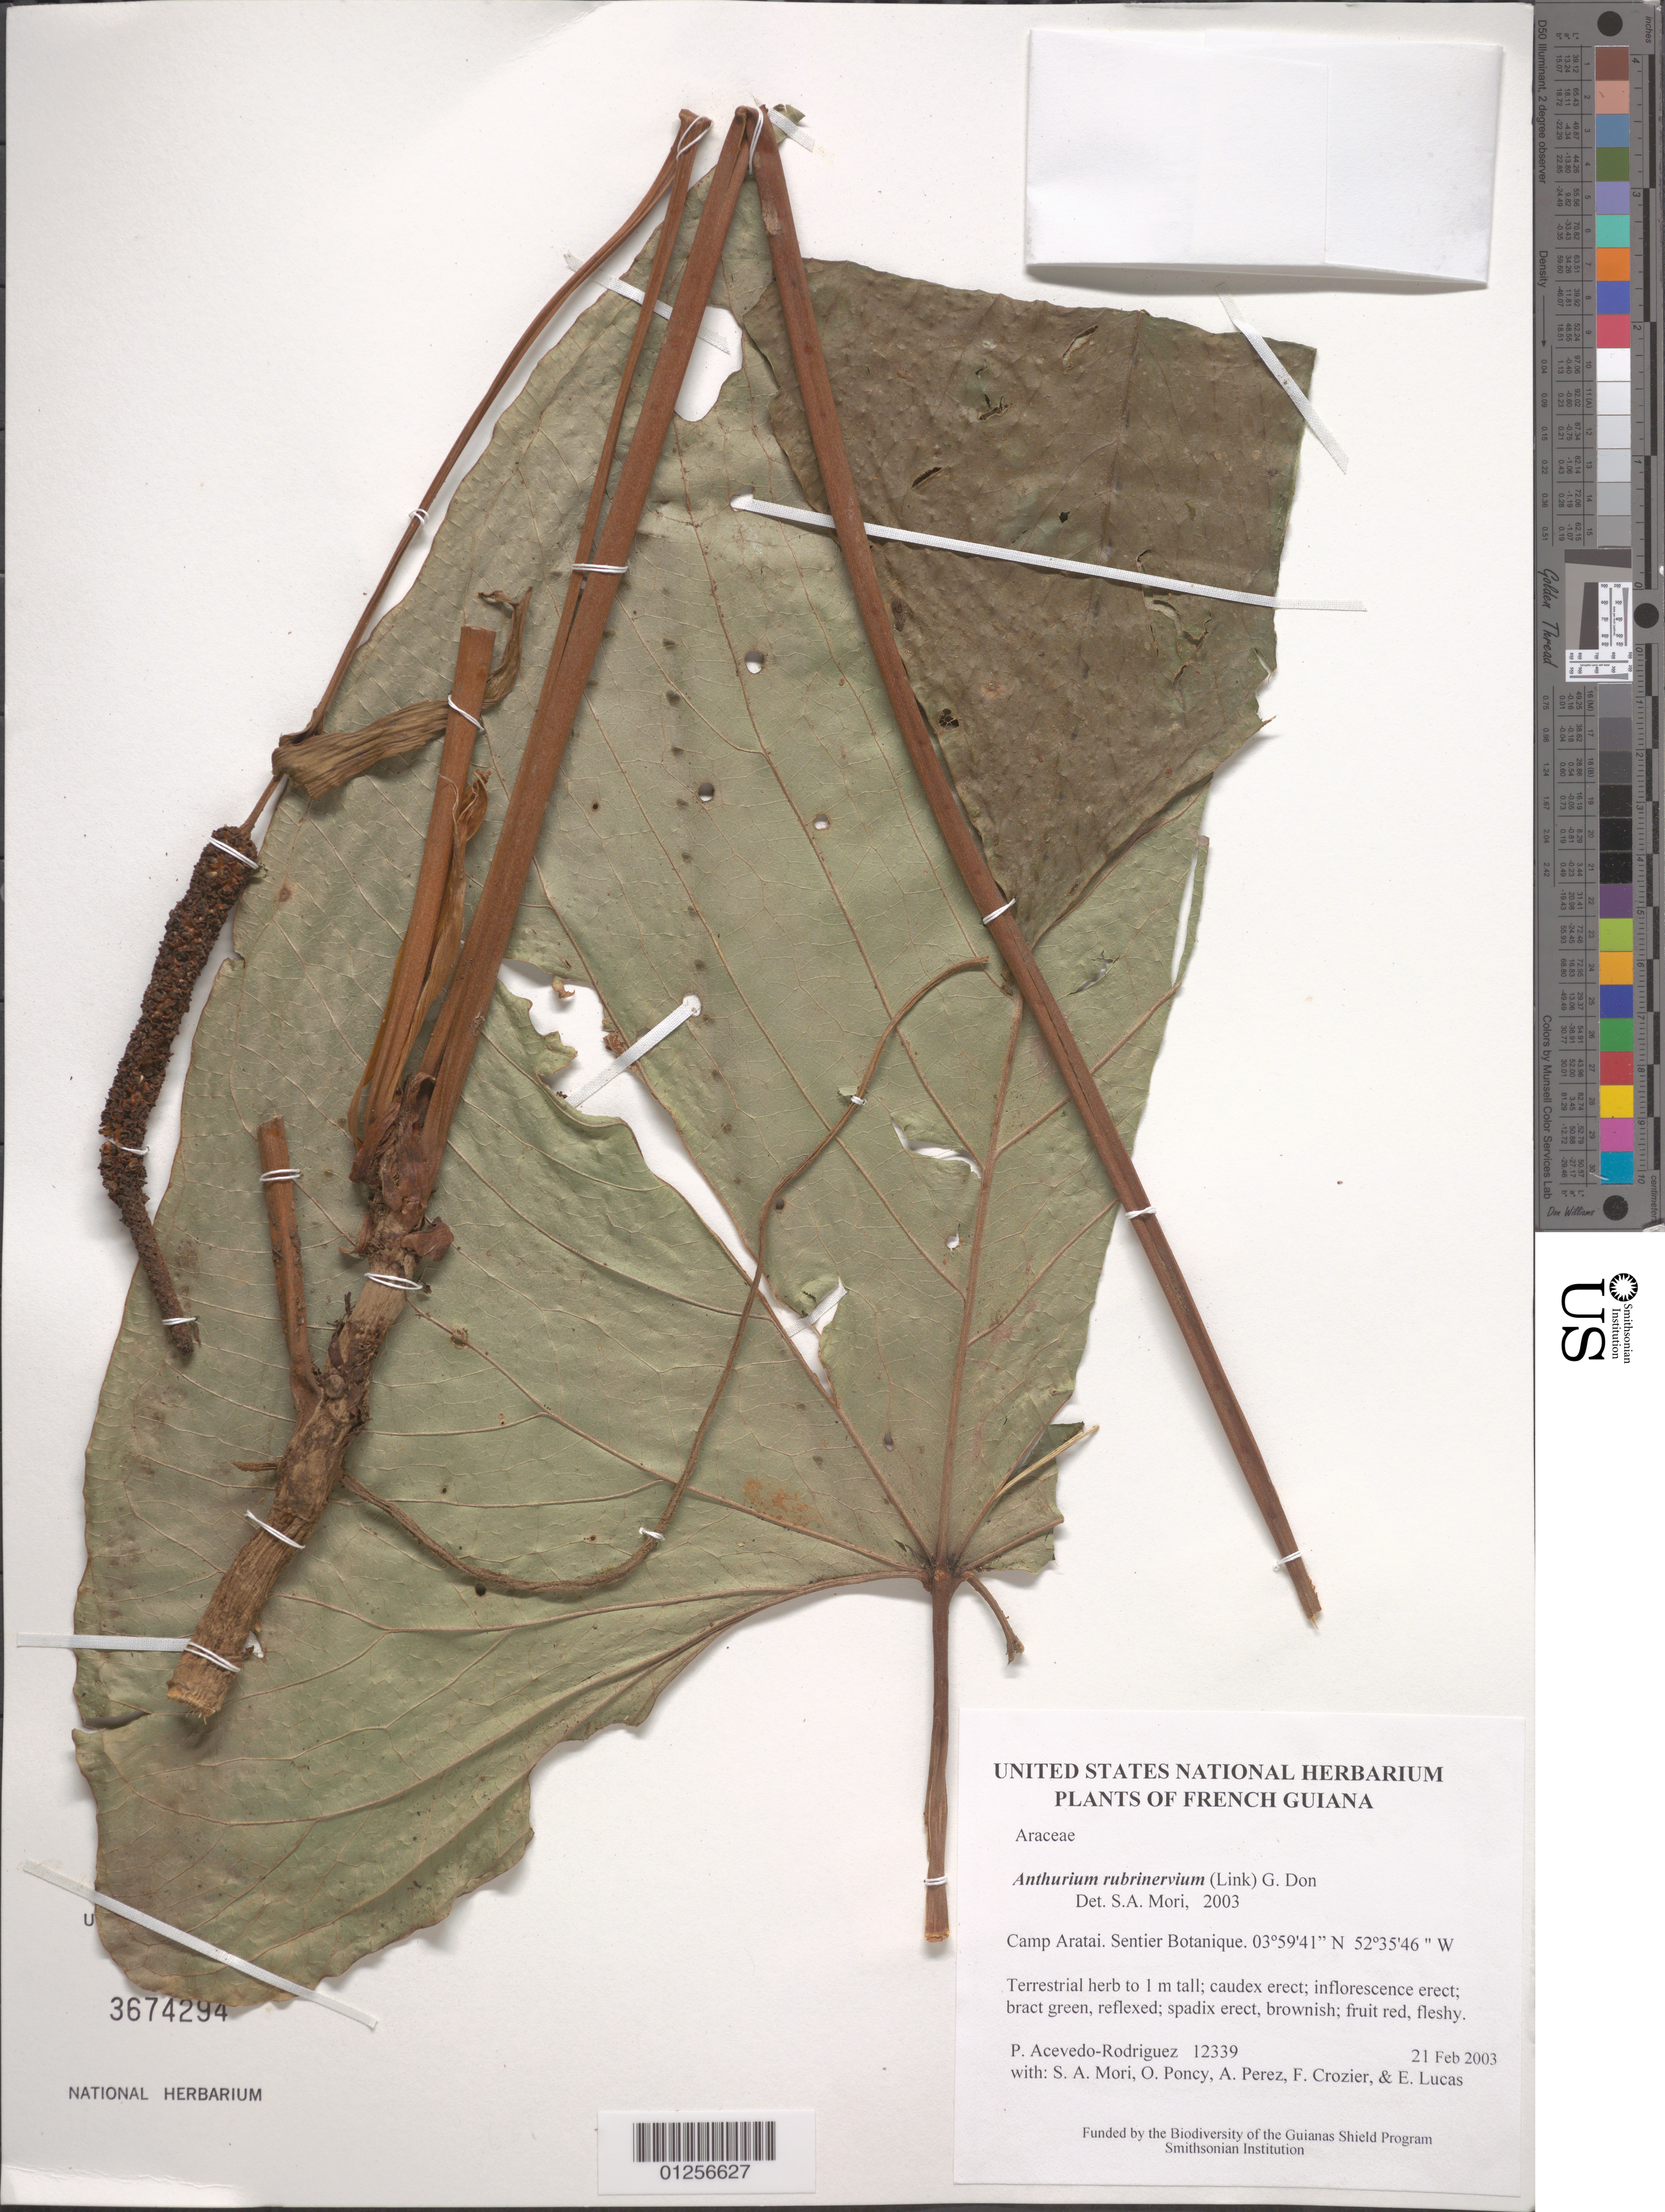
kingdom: Plantae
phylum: Tracheophyta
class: Liliopsida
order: Alismatales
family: Araceae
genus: Anthurium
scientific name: Anthurium rubrinervium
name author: (Link) G. Don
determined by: Mori, Scott A.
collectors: P. Acevedo-Rodr., S. Mori, A. Perez, O. Poncy, F. Crozier & E. Lucas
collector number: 12339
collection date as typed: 21 February 2003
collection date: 2003-02-21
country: French Guiana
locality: Camp Aratai; Sentier Botanique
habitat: Wet primary forest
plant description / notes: US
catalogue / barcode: US 3674294